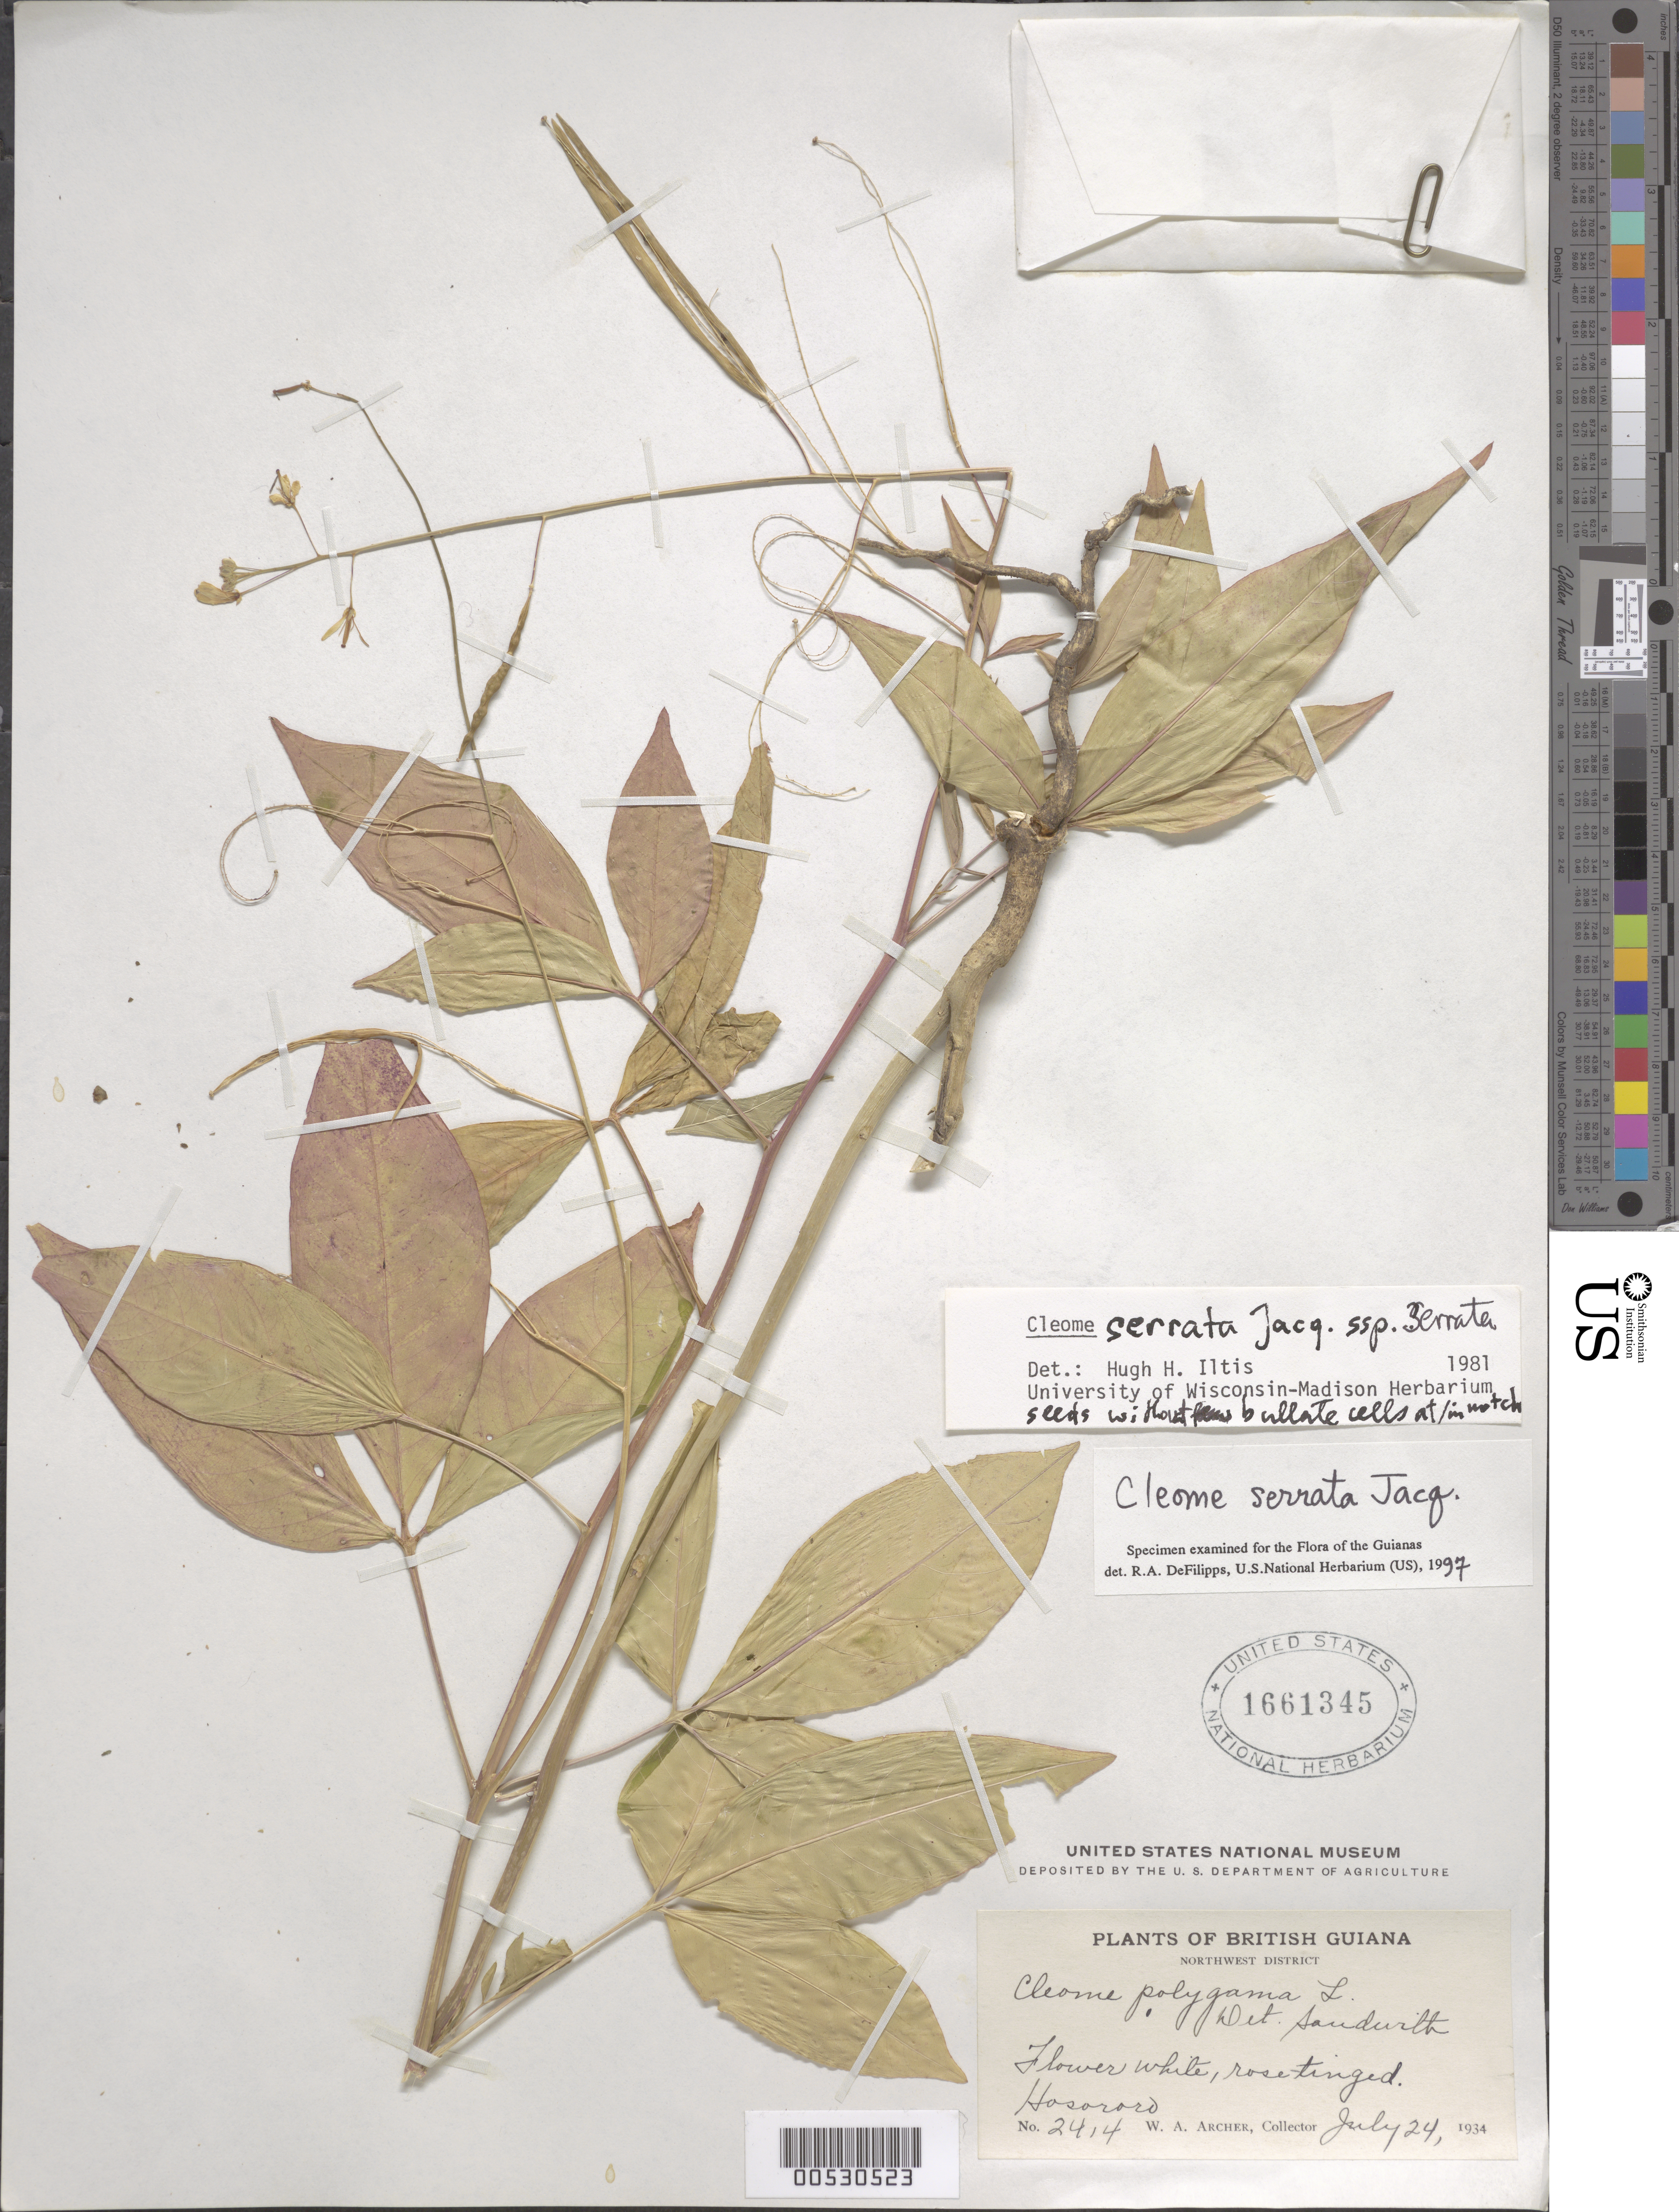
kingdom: Plantae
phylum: Tracheophyta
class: Magnoliopsida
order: Brassicales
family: Cleomaceae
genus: Cleoserrata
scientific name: Cleoserrata serrata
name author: (Jacq.) Iltis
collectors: W. A. Archer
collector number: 2414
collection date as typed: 24-Jul-34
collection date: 1934-07-24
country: Guyana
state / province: Barima-Waini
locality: Hosororo, NW Dist.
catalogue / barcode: US 1661345